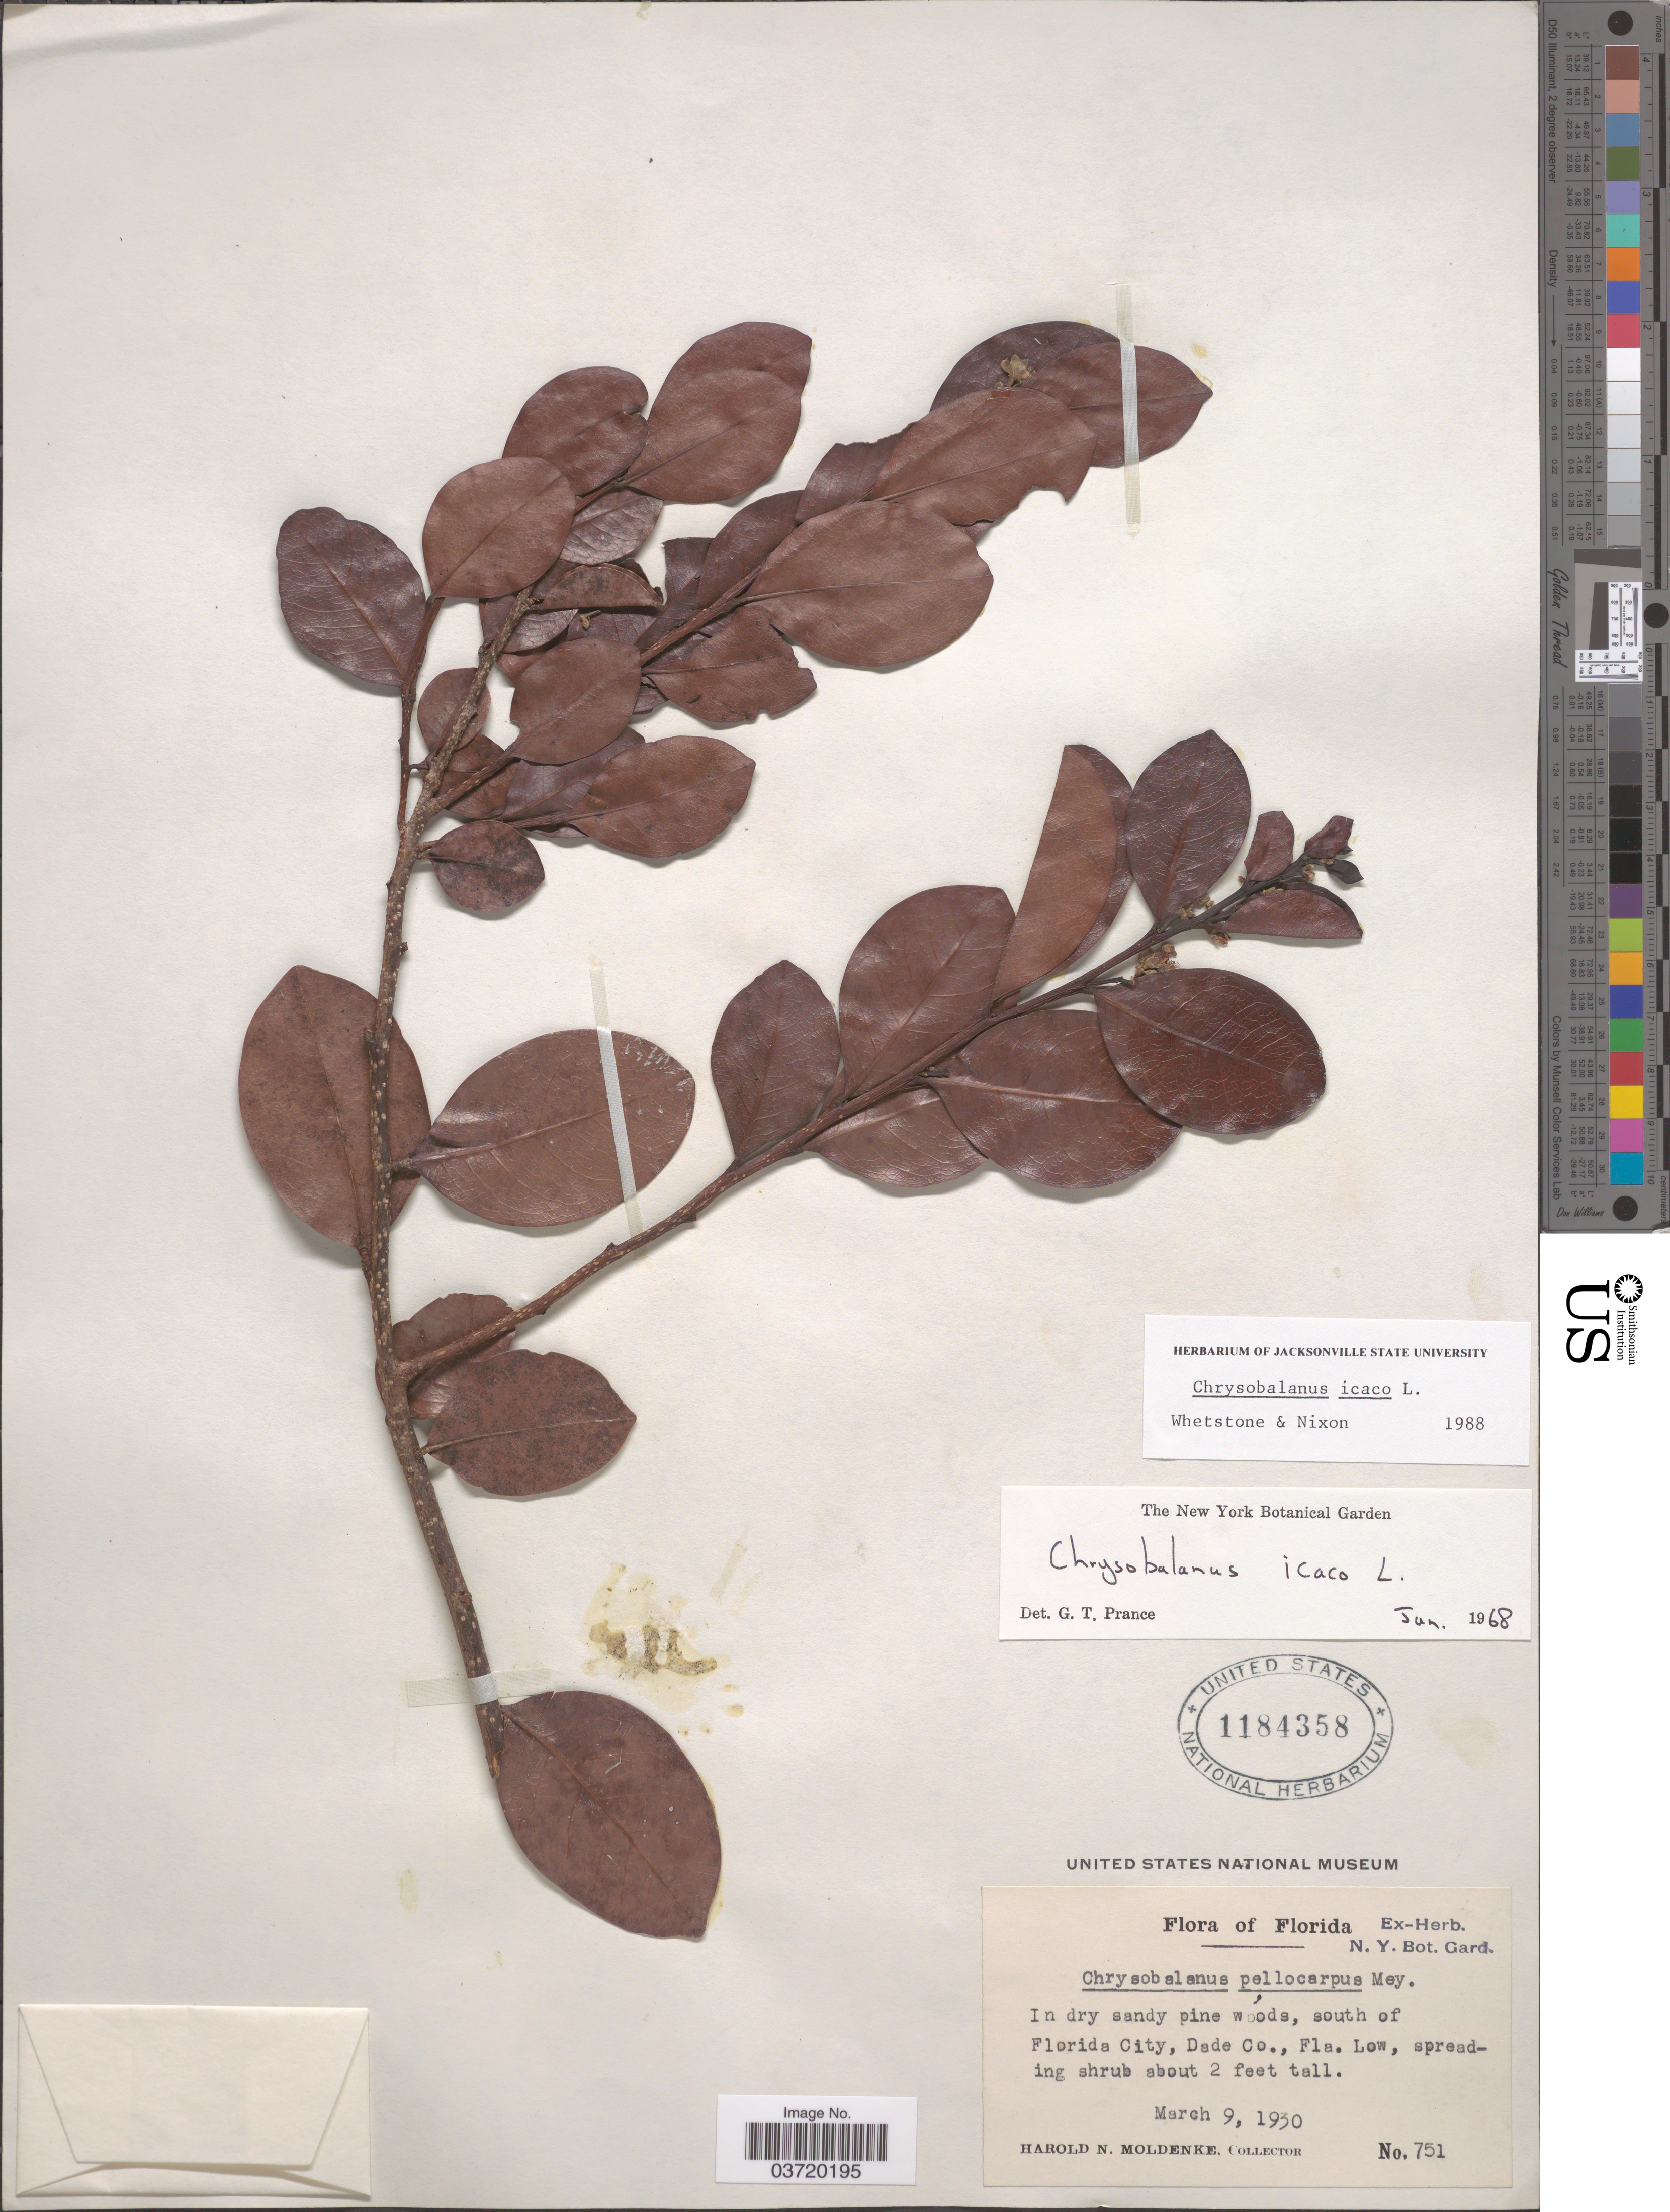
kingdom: Plantae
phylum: Tracheophyta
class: Magnoliopsida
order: Malpighiales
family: Chrysobalanaceae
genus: Chrysobalanus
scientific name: Chrysobalanus icaco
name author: L.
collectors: H. N. Moldenke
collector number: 751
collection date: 1930-03-09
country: United States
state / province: Florida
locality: South of Florida City, Dade Co.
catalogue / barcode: US 1184358